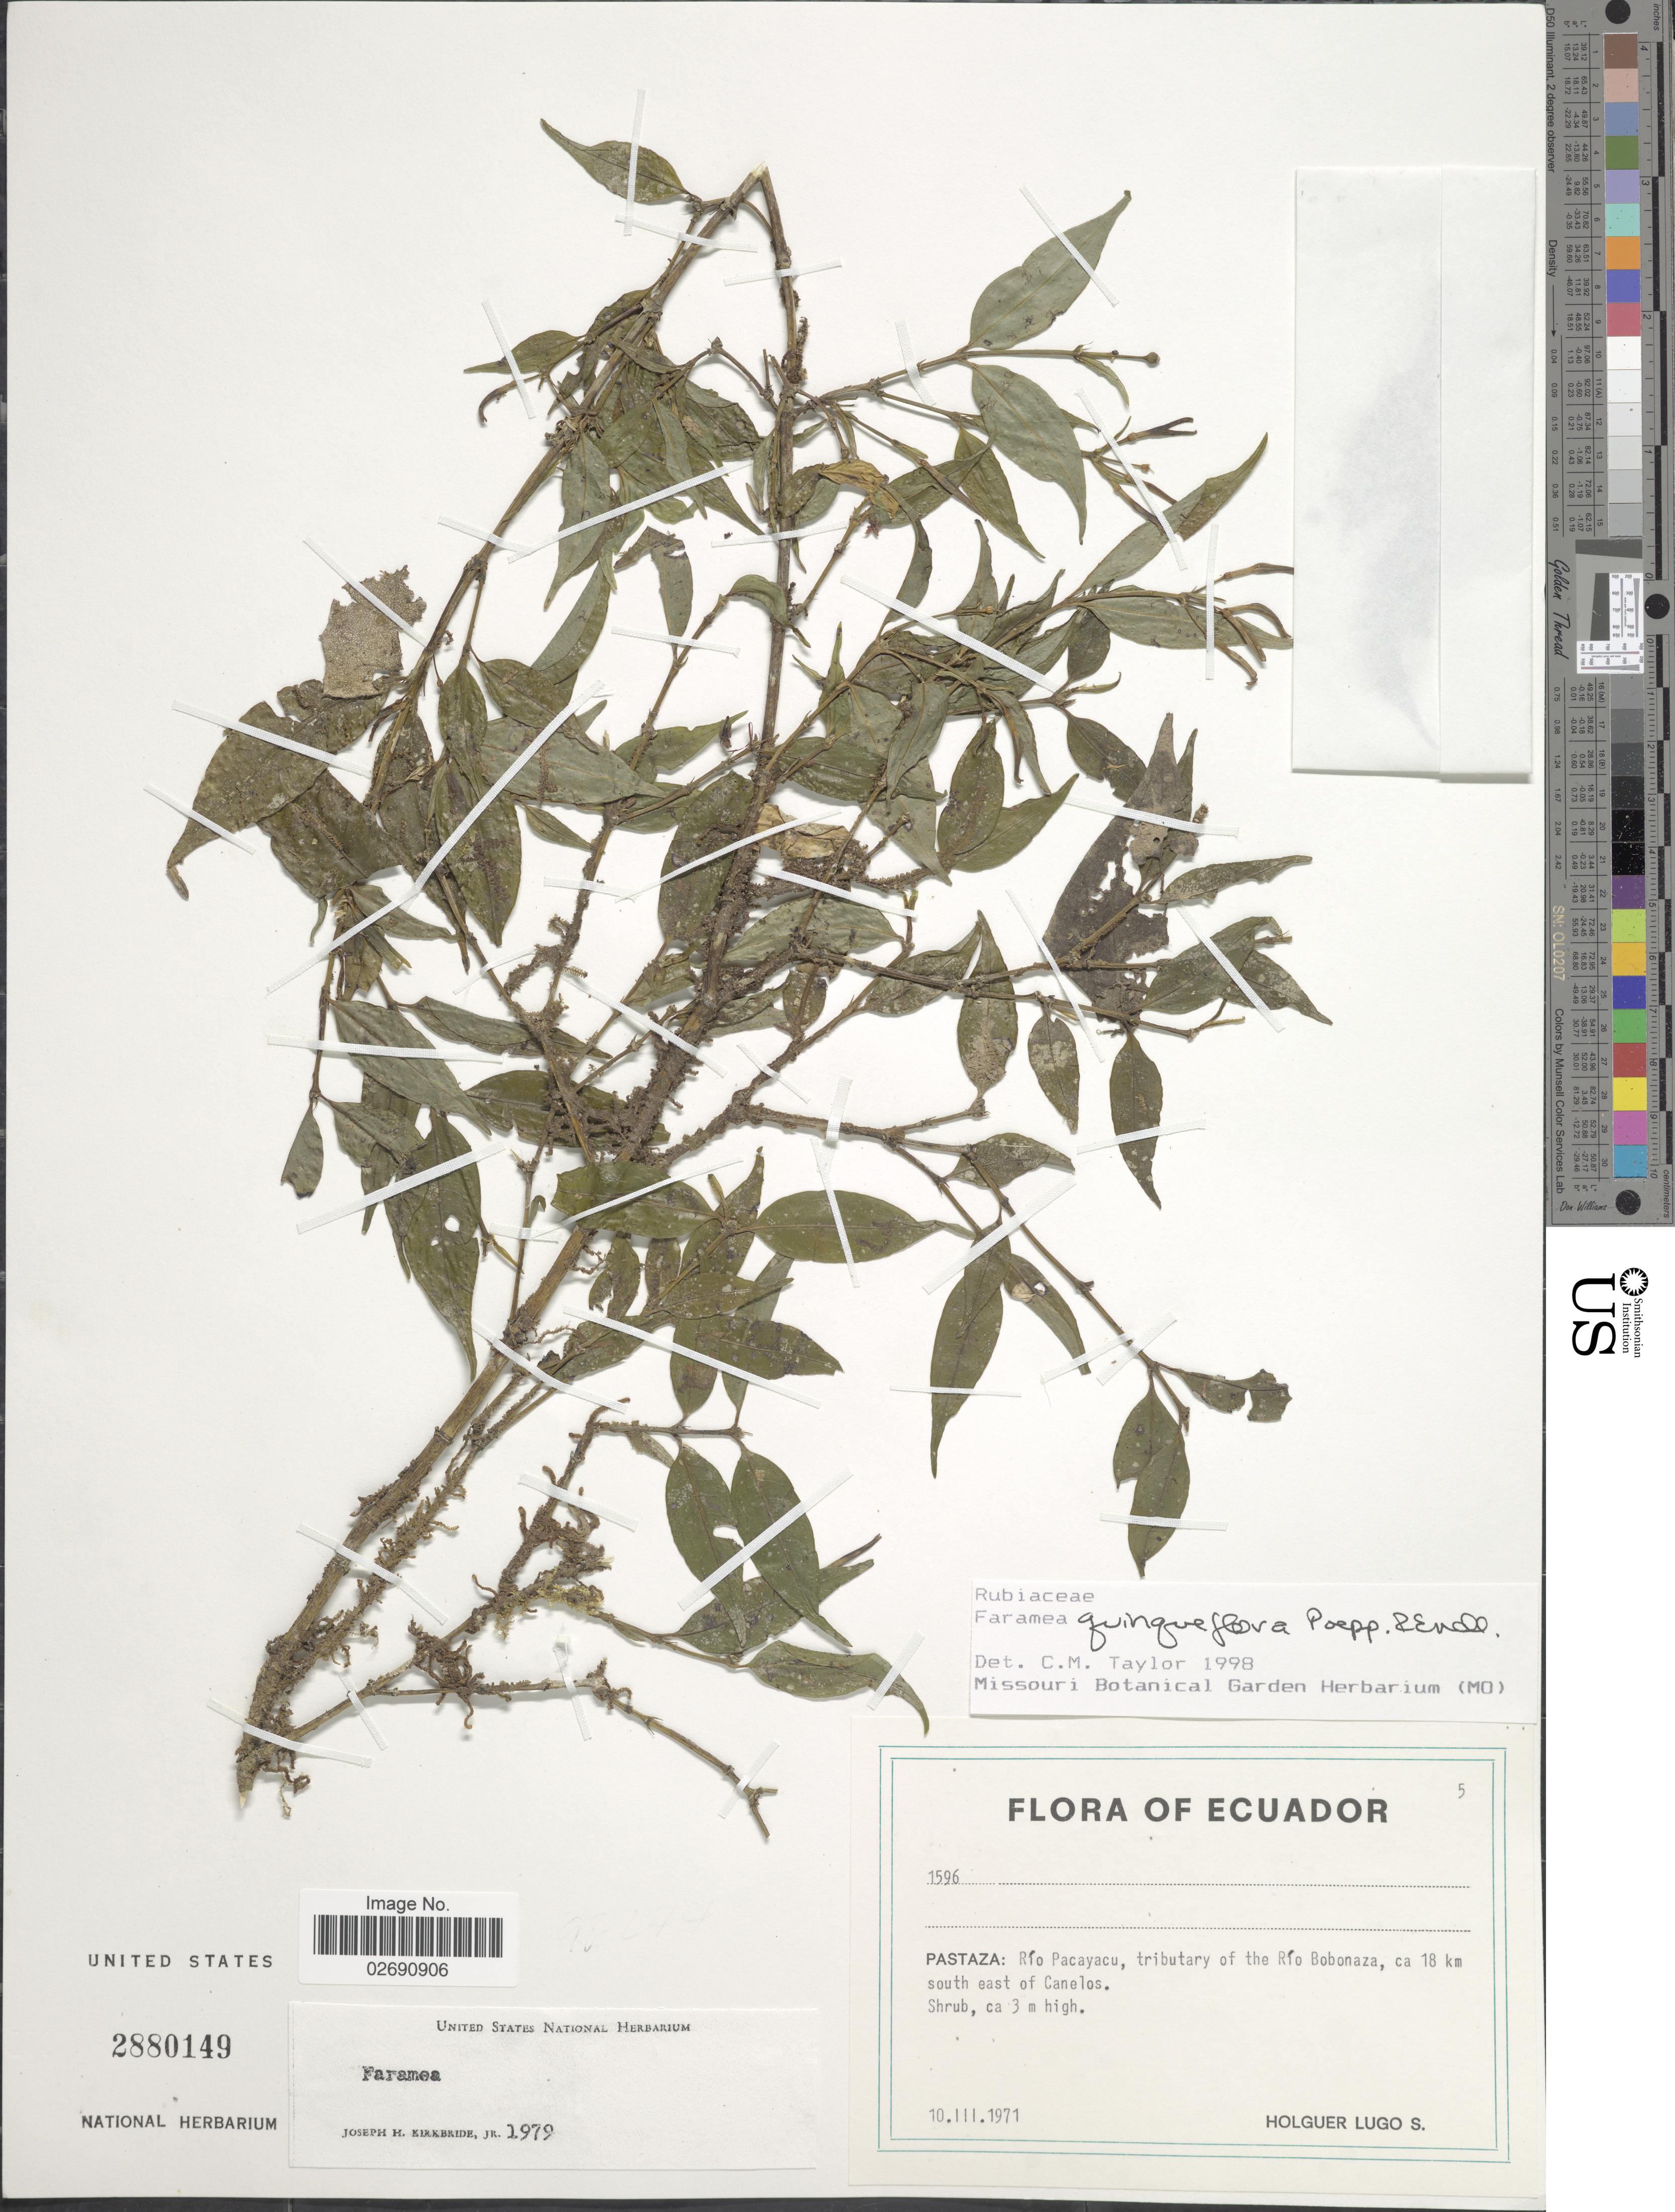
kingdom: Plantae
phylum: Tracheophyta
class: Magnoliopsida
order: Gentianales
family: Rubiaceae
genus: Faramea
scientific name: Faramea quinqueflora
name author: Poepp. & Endl.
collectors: H. Lugo S.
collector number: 1596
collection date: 1971-03-10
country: Ecuador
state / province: Pastaza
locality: Rio Pacayacu, tributary of the Rio Bobonaza, ca 18 km south east of Canelos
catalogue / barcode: US 2880149